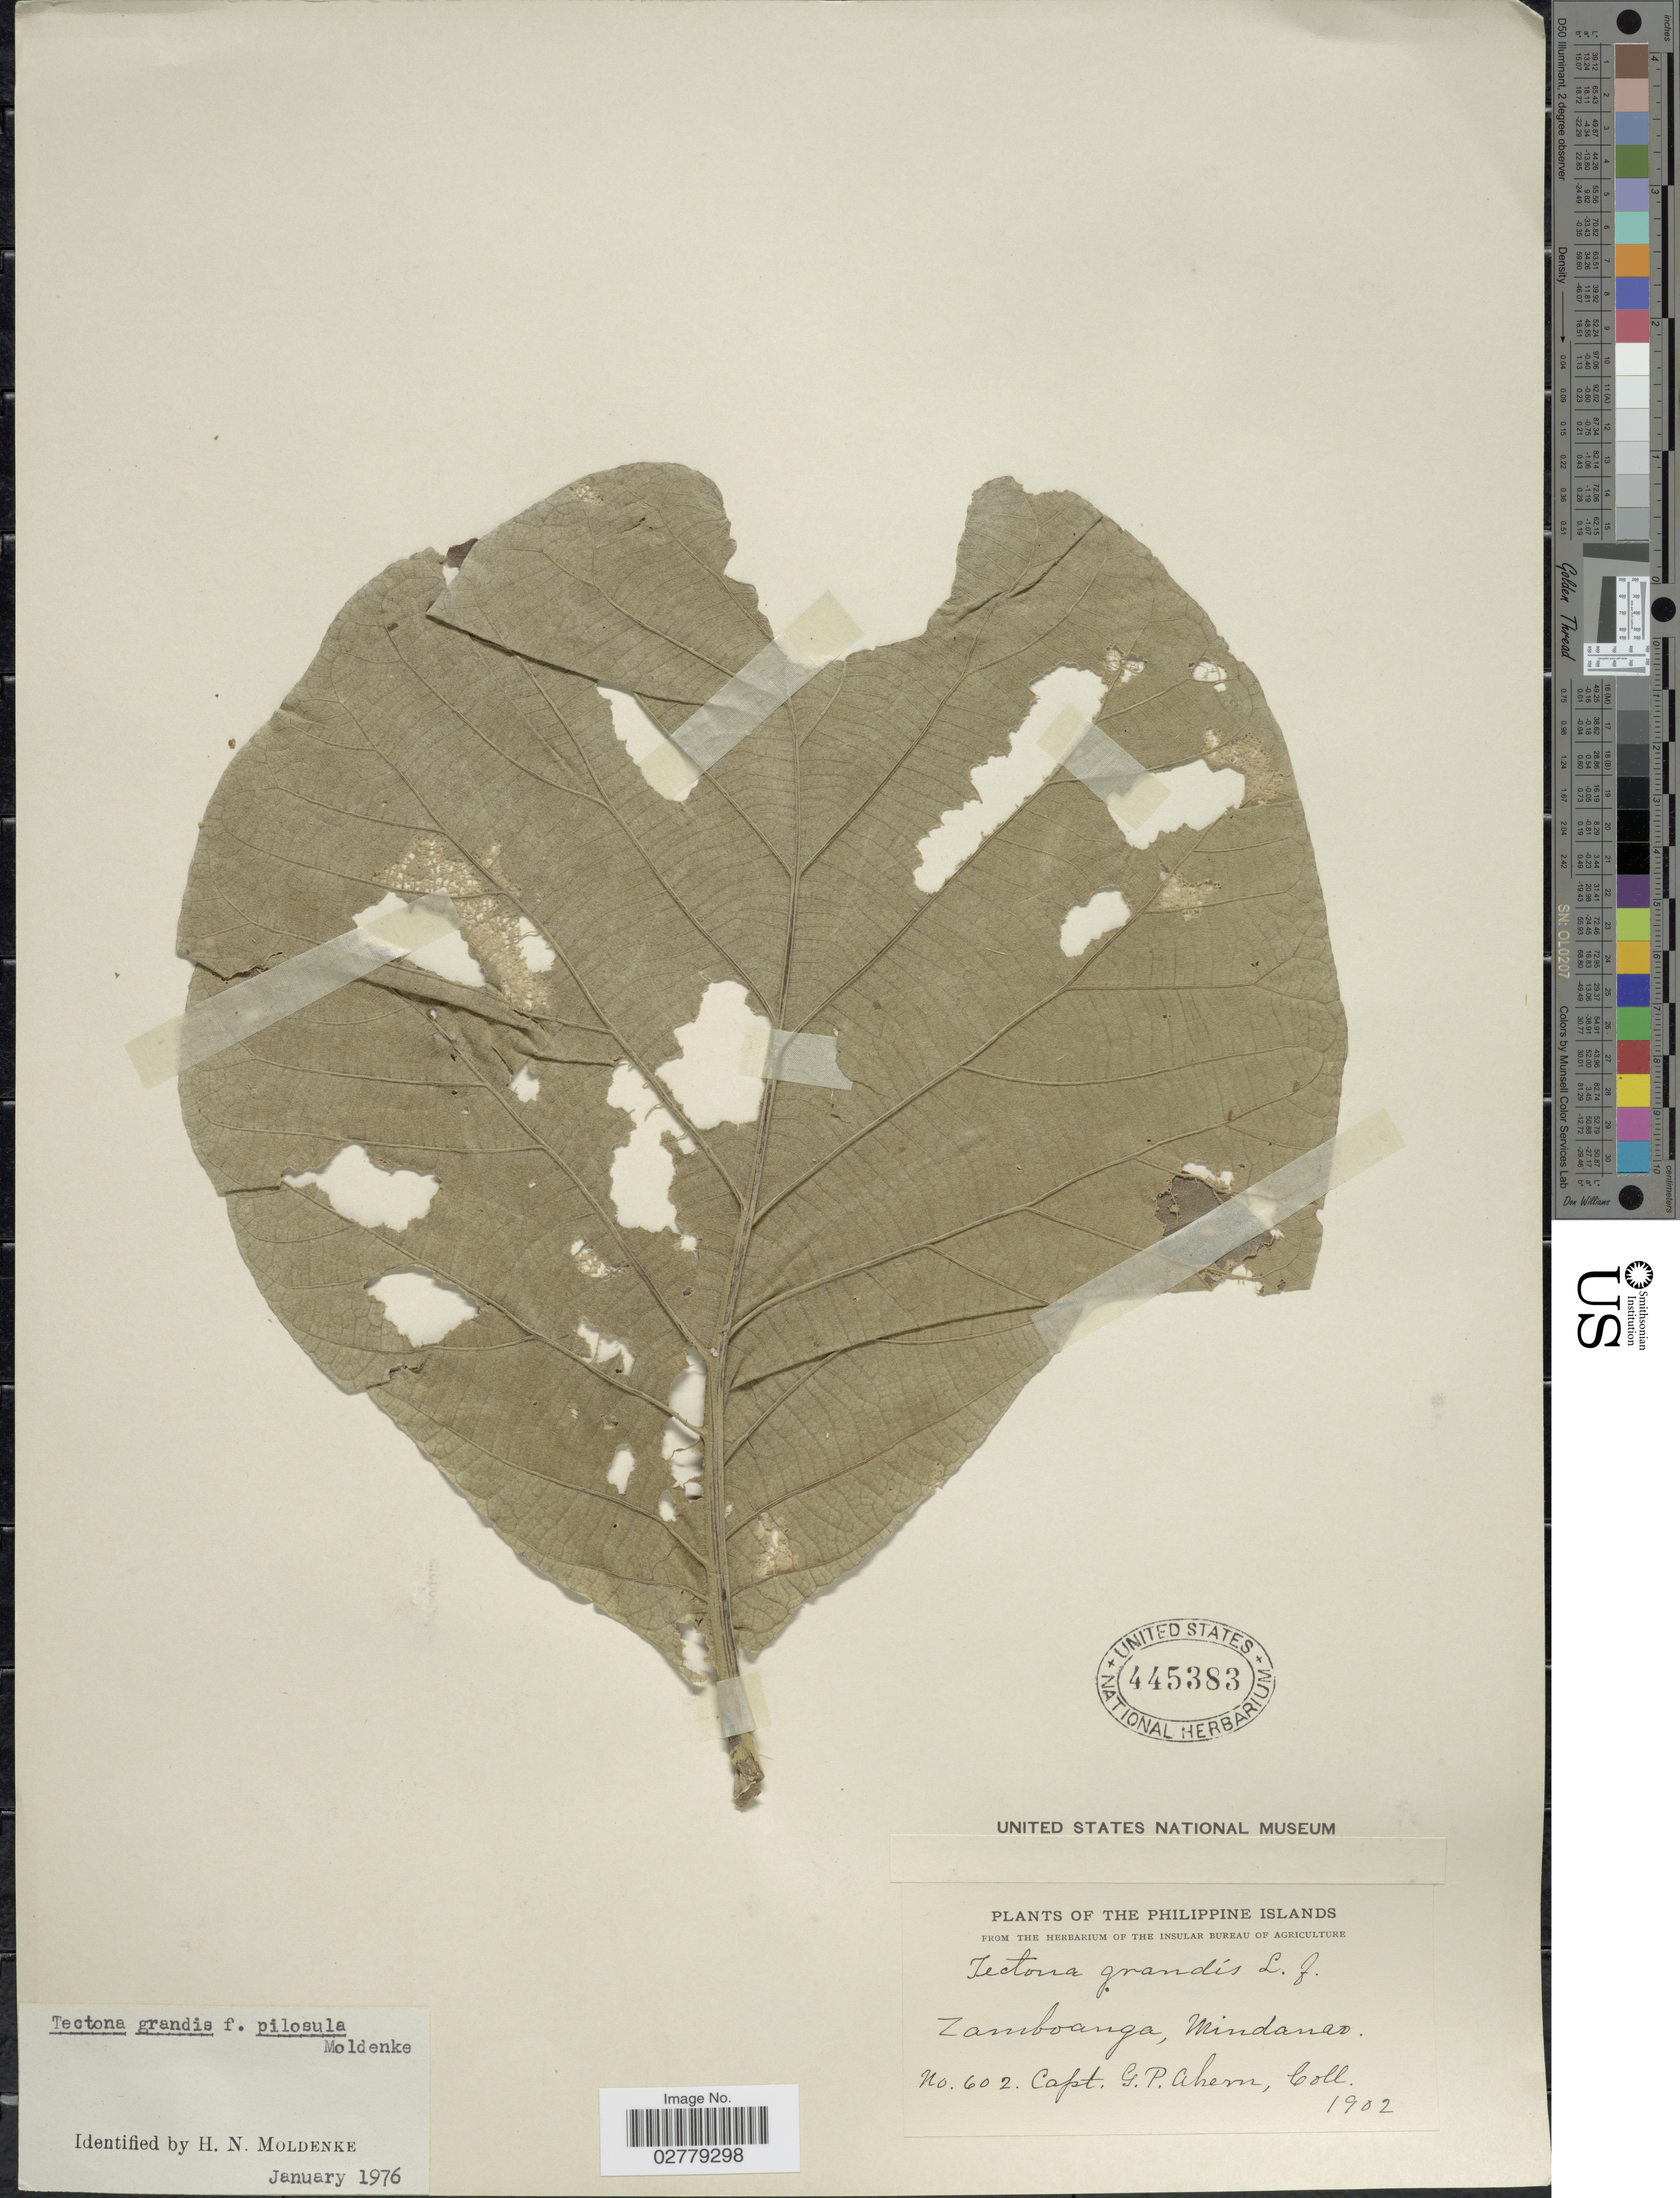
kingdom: Plantae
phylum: Tracheophyta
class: Magnoliopsida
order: Lamiales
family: Lamiaceae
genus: Tectona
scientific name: Tectona grandis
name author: L. f.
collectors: G. Ahern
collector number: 602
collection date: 1902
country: Philippines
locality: Philippine Islands. Zamboanga, Mindanao.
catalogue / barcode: US 445383